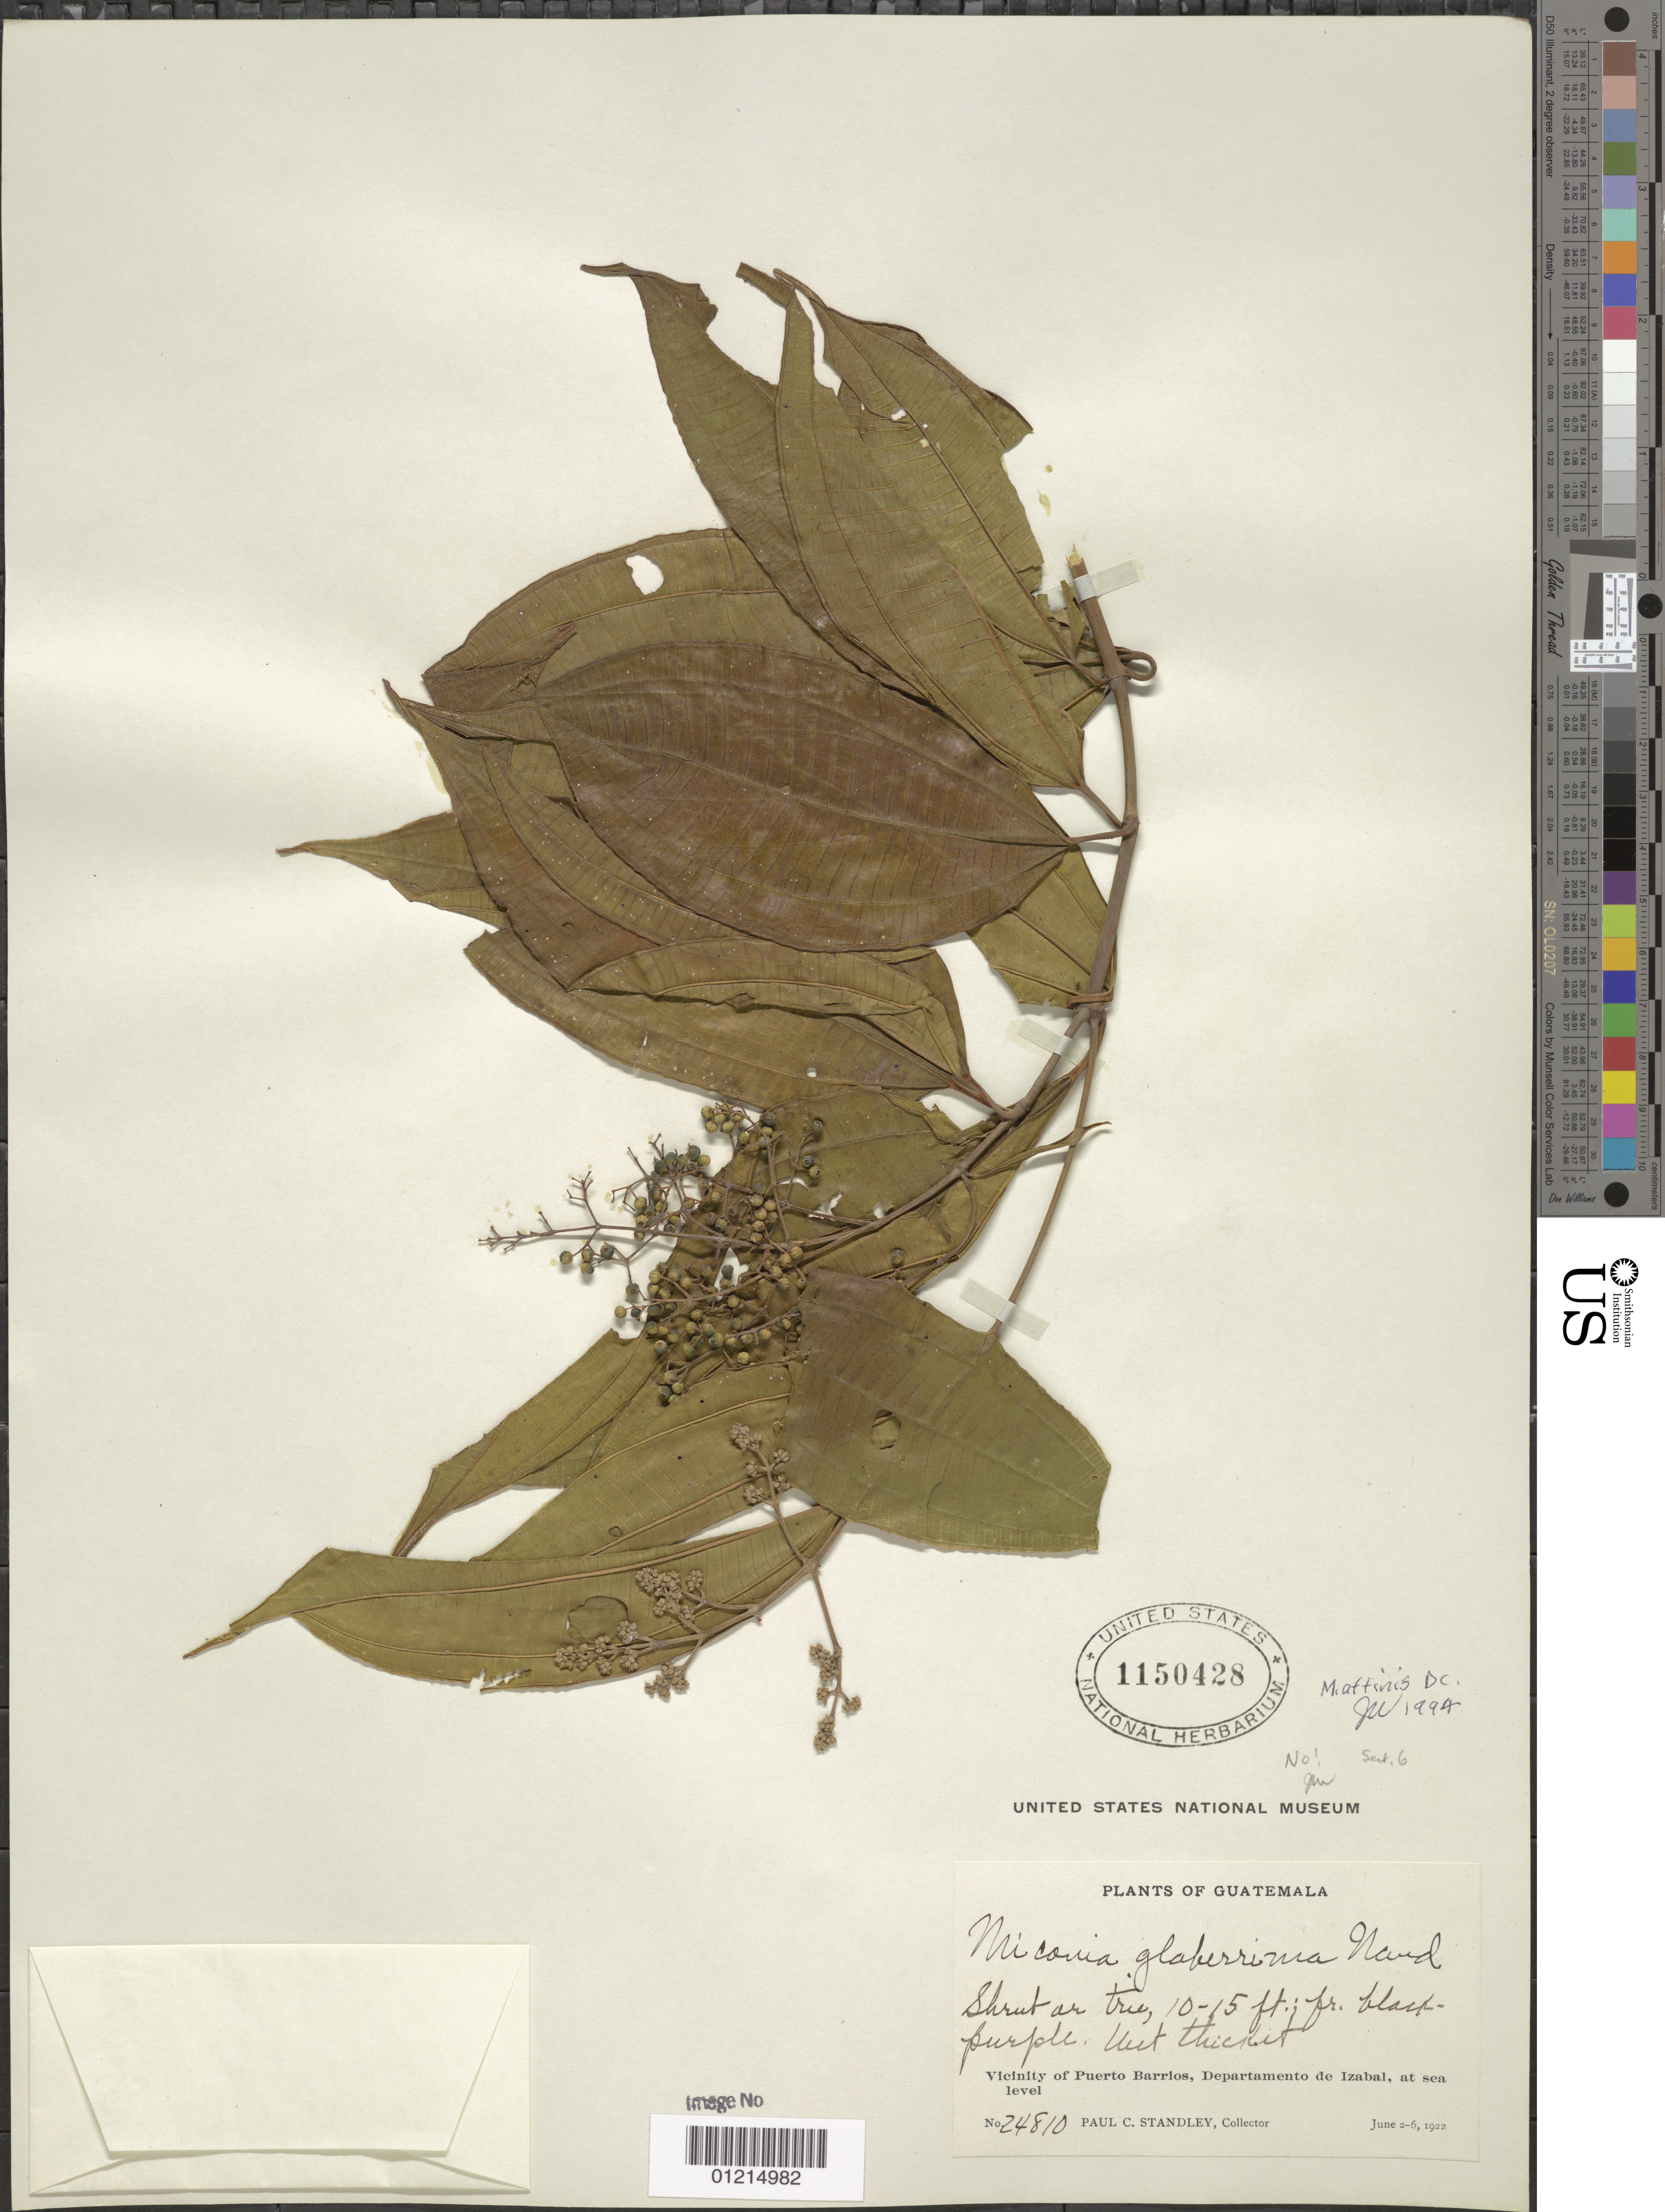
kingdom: Plantae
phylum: Tracheophyta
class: Magnoliopsida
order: Myrtales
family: Melastomataceae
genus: Miconia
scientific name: Miconia glaberrima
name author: (Schltdl.) Naudin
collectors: P. C. Standley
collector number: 24810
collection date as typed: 02 Jun 1922 to 06 Jun 1922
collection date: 1922-06-02/1922-06-06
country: Guatemala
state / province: Izabal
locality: Vicinity of Puerto Barrios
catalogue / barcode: US 1150428